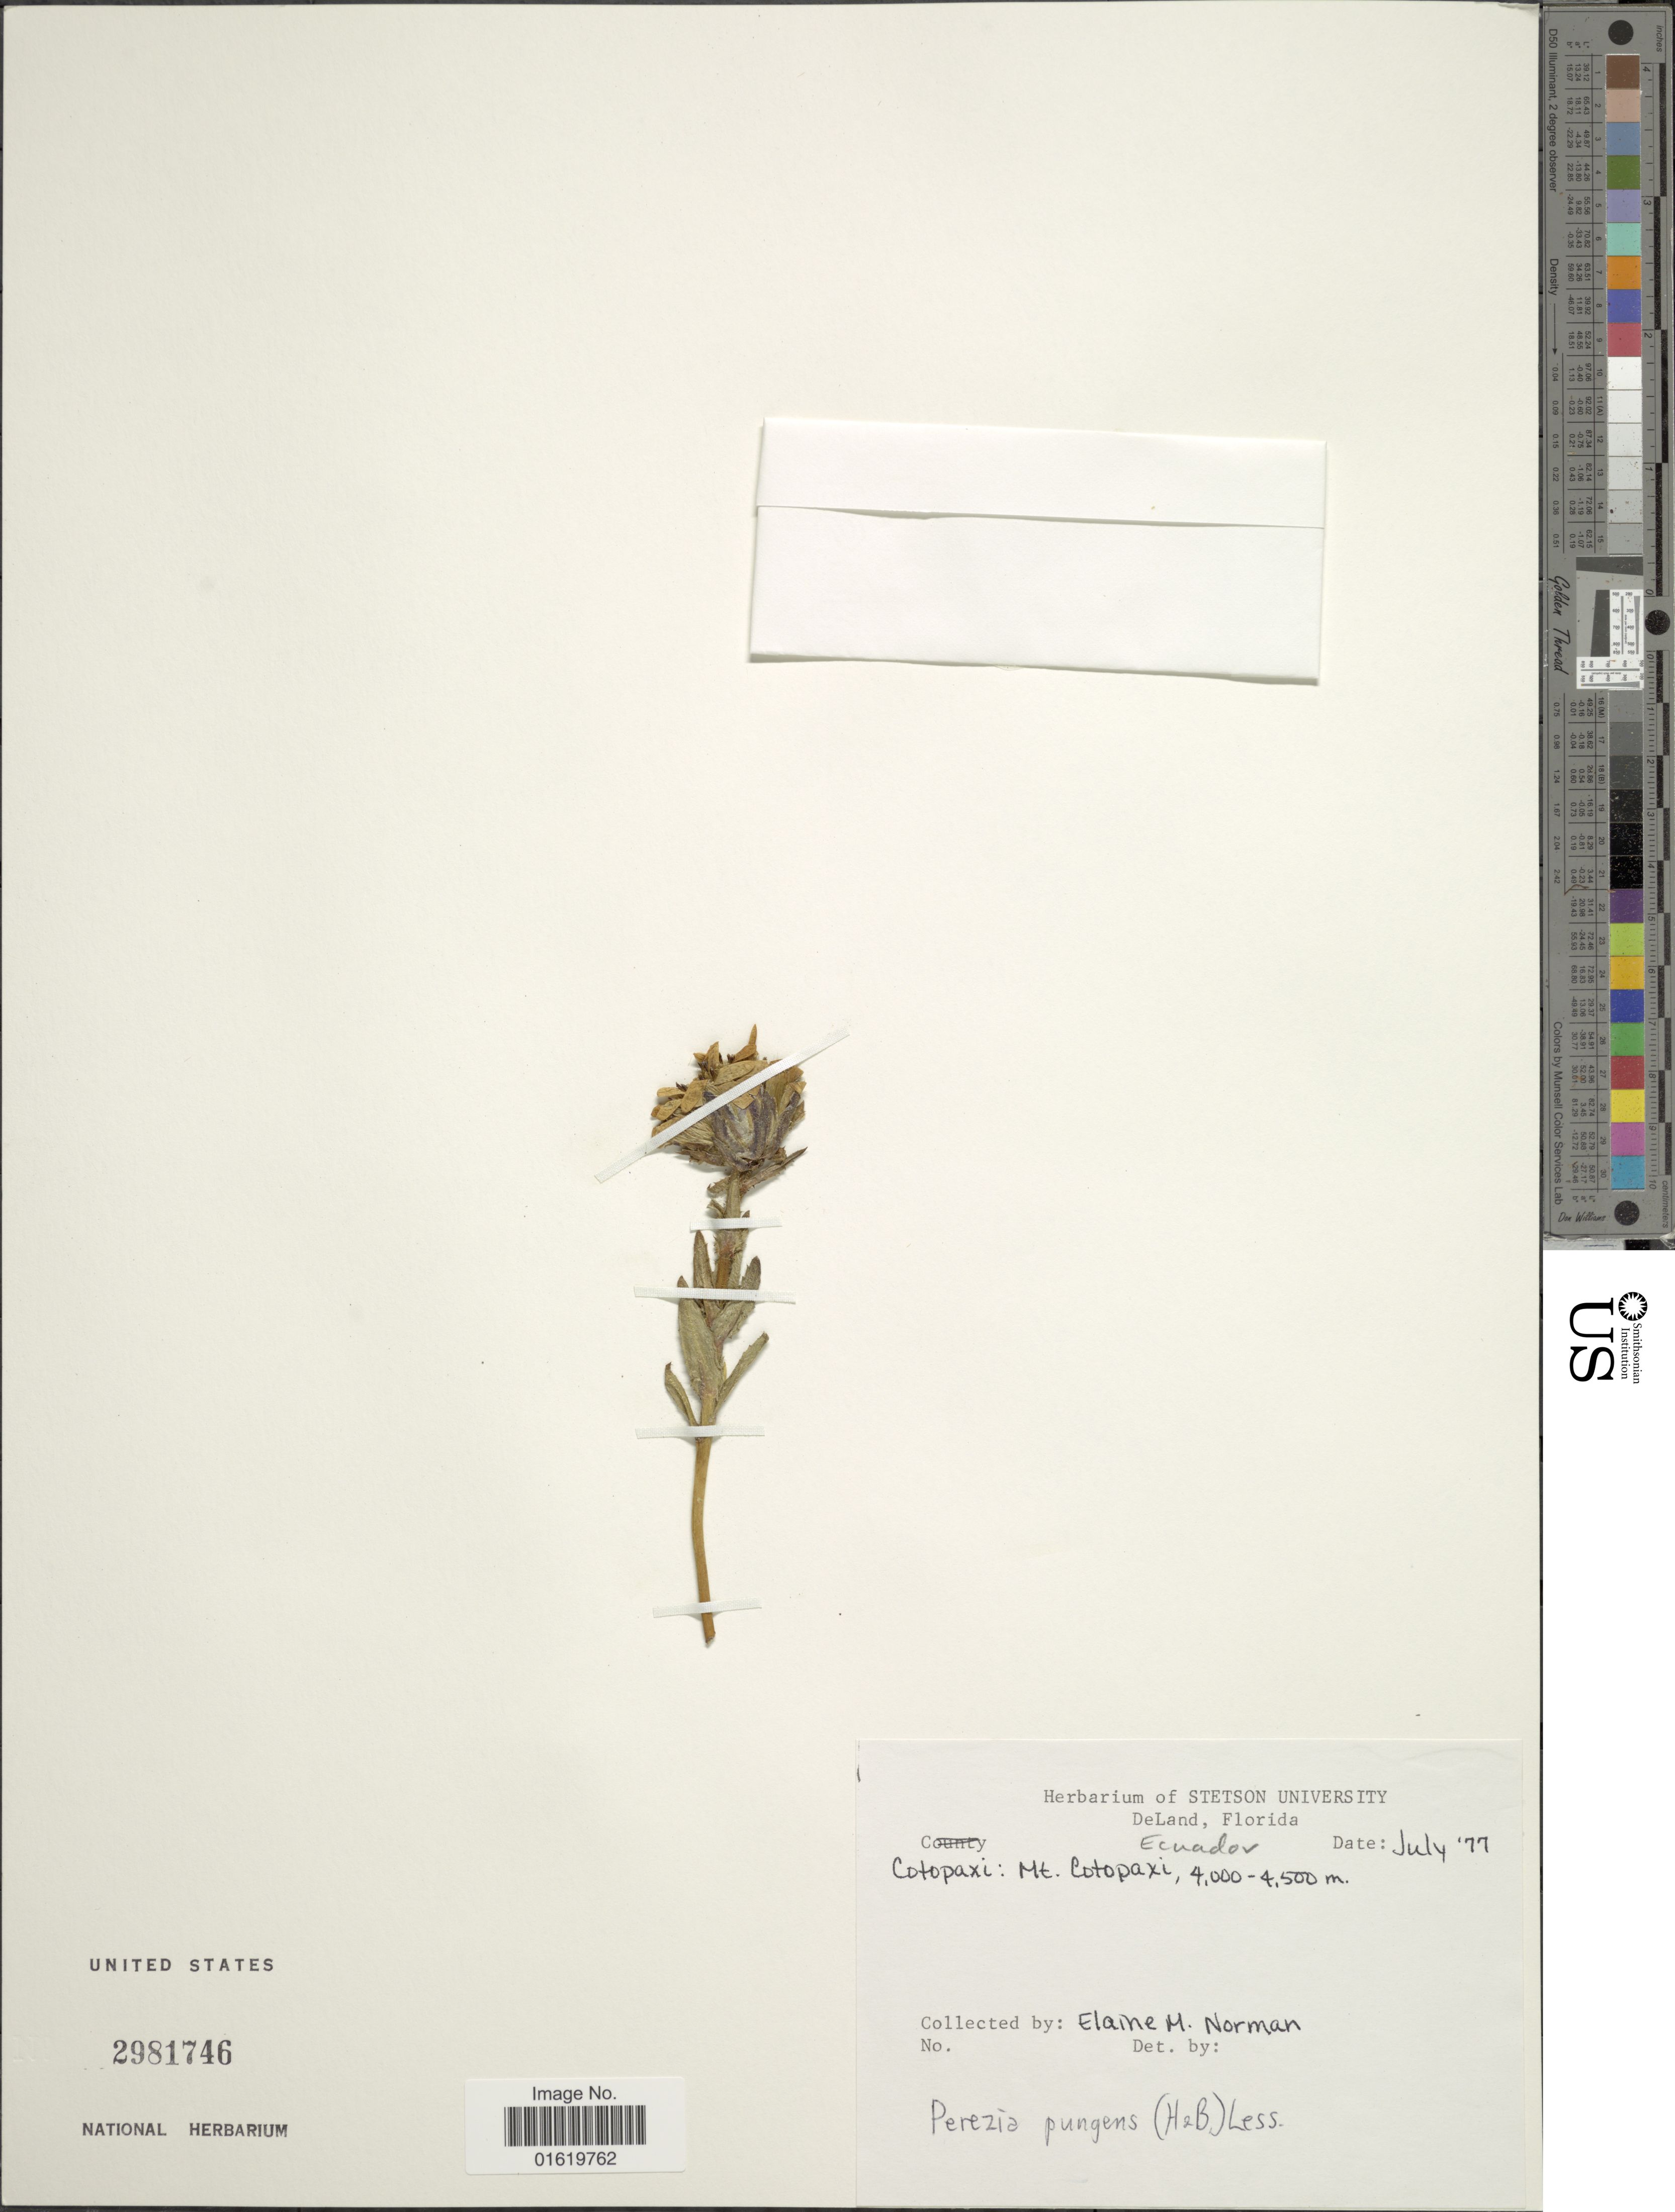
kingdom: Plantae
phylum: Tracheophyta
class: Magnoliopsida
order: Asterales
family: Asteraceae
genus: Perezia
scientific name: Perezia pungens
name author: (Humb. & Bonpl.) Less.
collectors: E. Norman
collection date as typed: Transcribed d/m/y: /7/77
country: Ecuador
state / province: Cotopaxi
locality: Cotopaxi: Mt. Cotopaxi.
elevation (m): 4000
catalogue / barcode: US 2981746